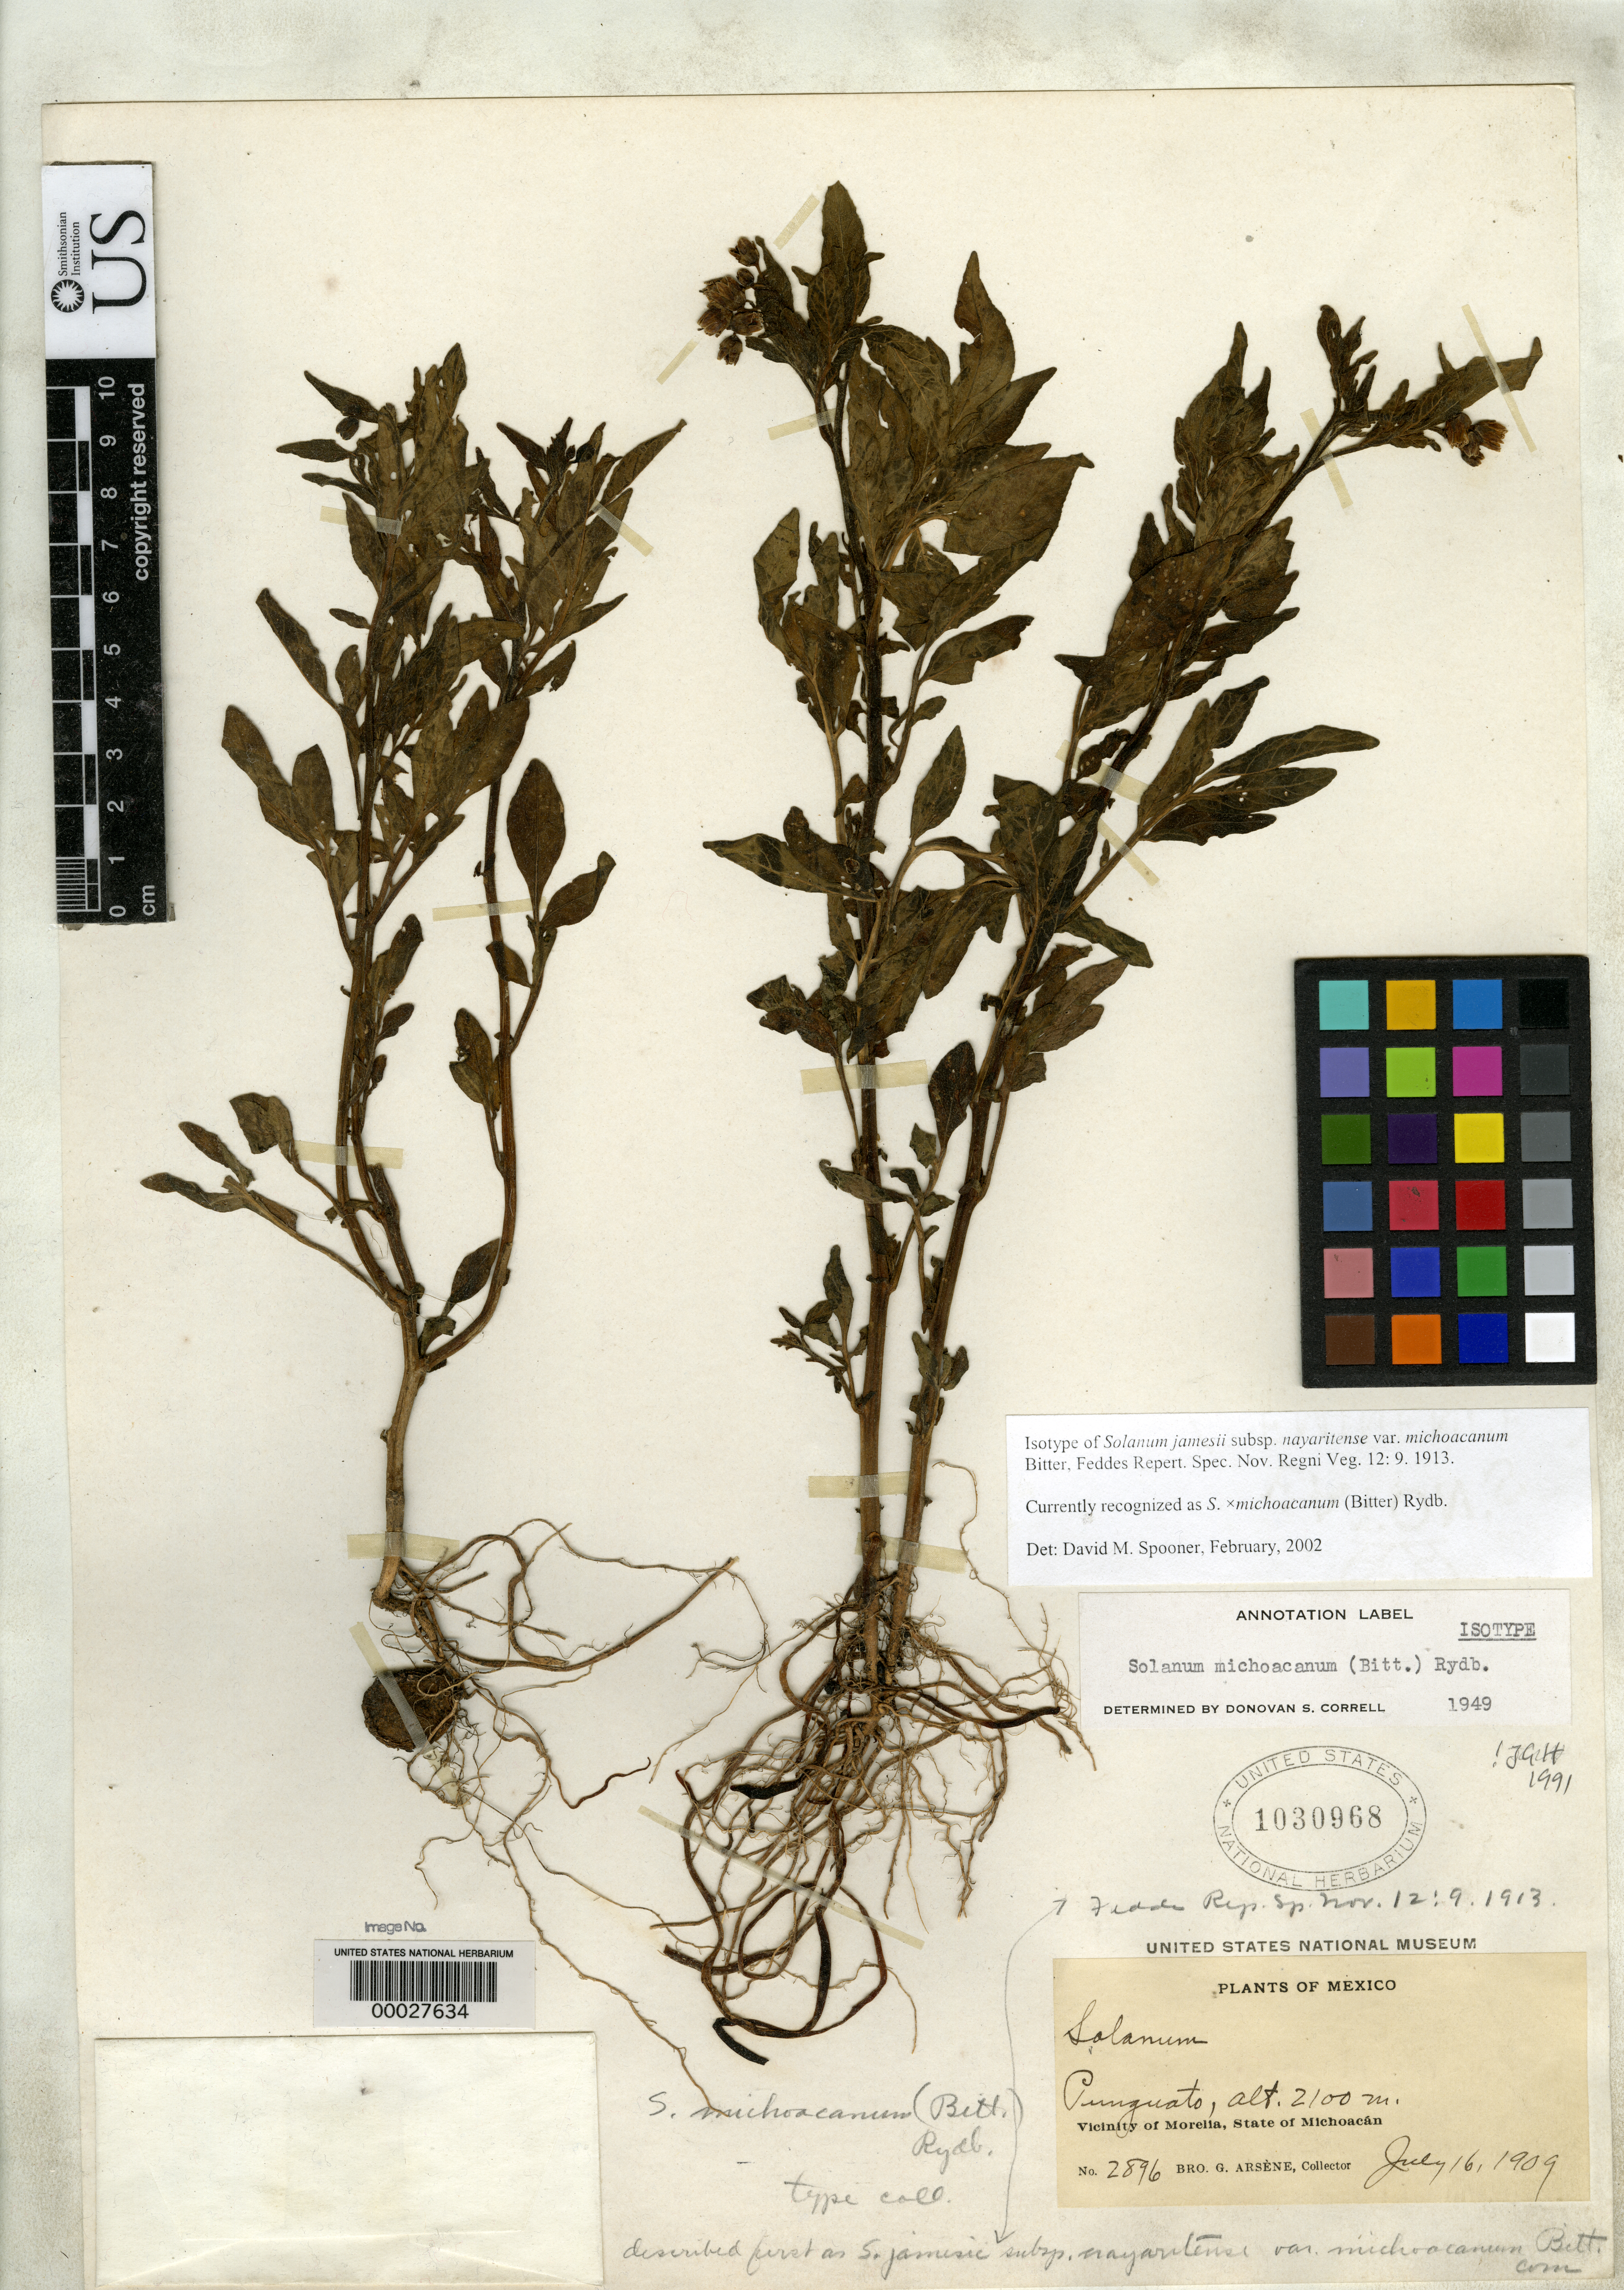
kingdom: Plantae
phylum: Tracheophyta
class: Magnoliopsida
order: Solanales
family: Solanaceae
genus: Solanum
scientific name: Solanum jamesii subsp. nayaritense var. michoacanum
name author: Bitter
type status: Isotype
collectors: Bro. G. Arsène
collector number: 2896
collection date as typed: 16 Jul 1909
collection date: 1909-07-16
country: Mexico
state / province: Michoacán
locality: Morelia.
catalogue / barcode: US 1030968